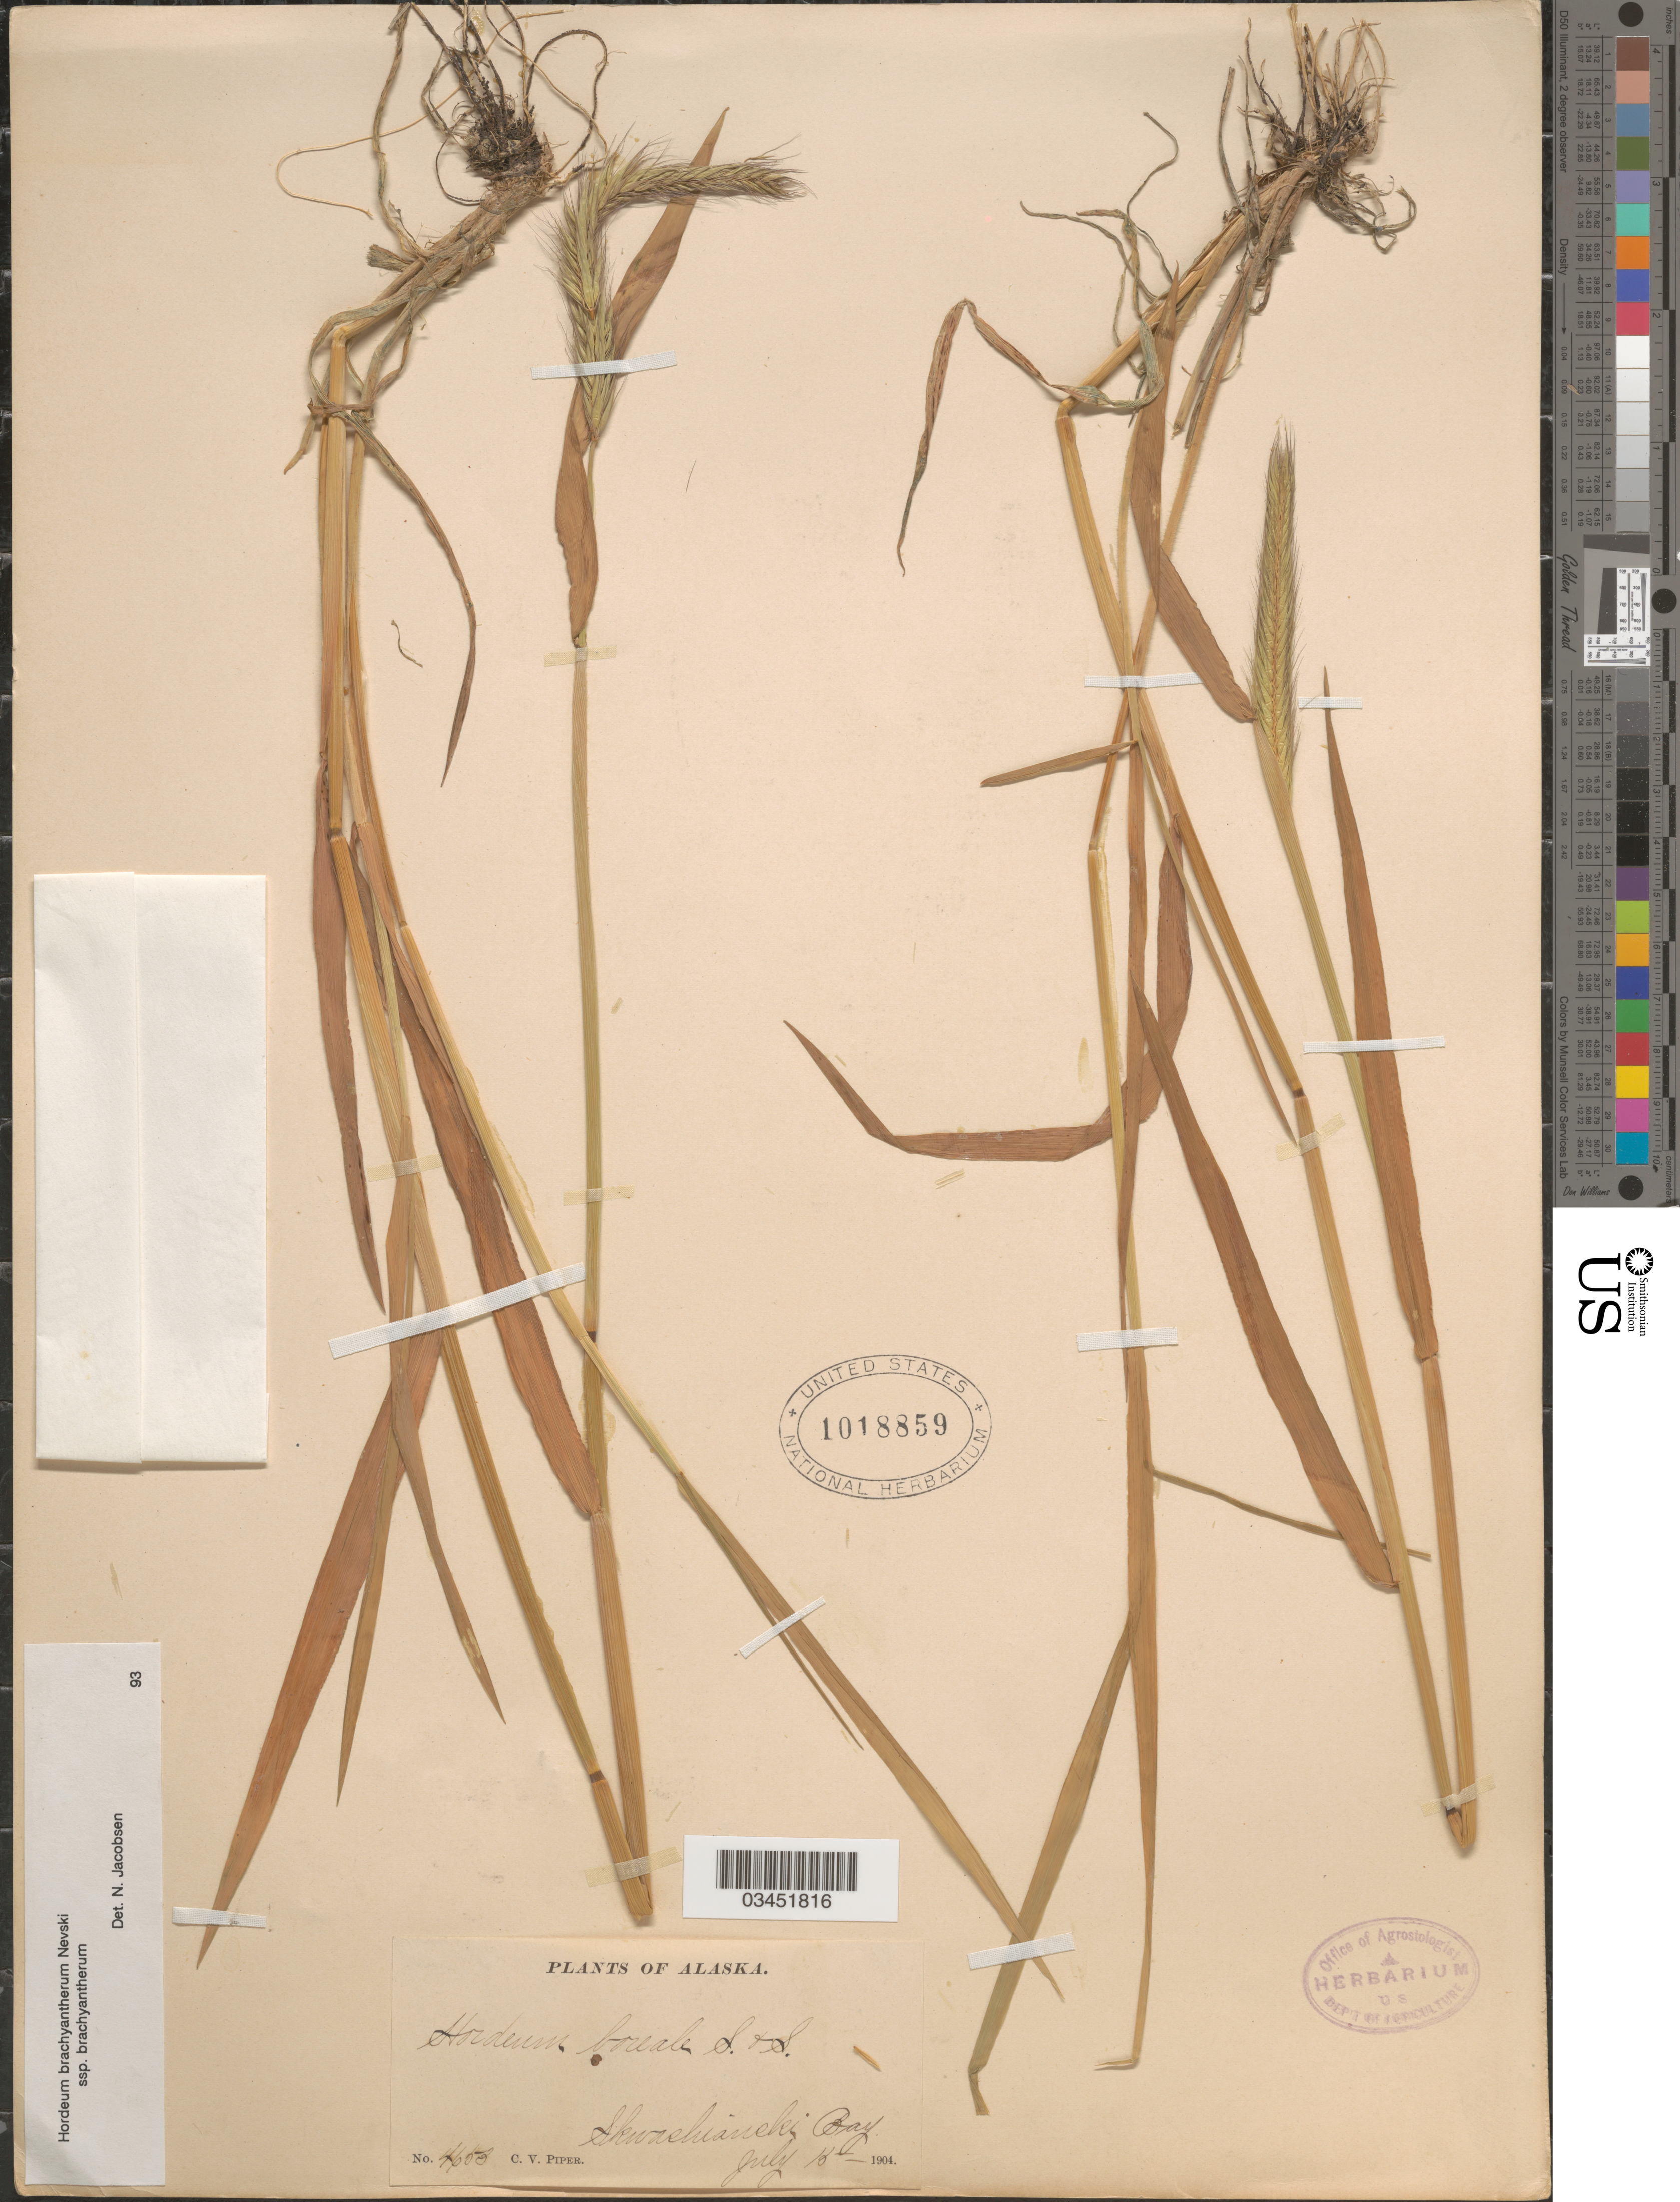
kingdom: Plantae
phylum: Tracheophyta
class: Liliopsida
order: Poales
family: Poaceae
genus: Hordeum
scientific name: Hordeum brachyantherum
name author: Nevski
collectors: C. V. Piper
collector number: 4653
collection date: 1904-07-15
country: United States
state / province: Alaska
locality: Skwashianski Bay.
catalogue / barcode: US 1018859